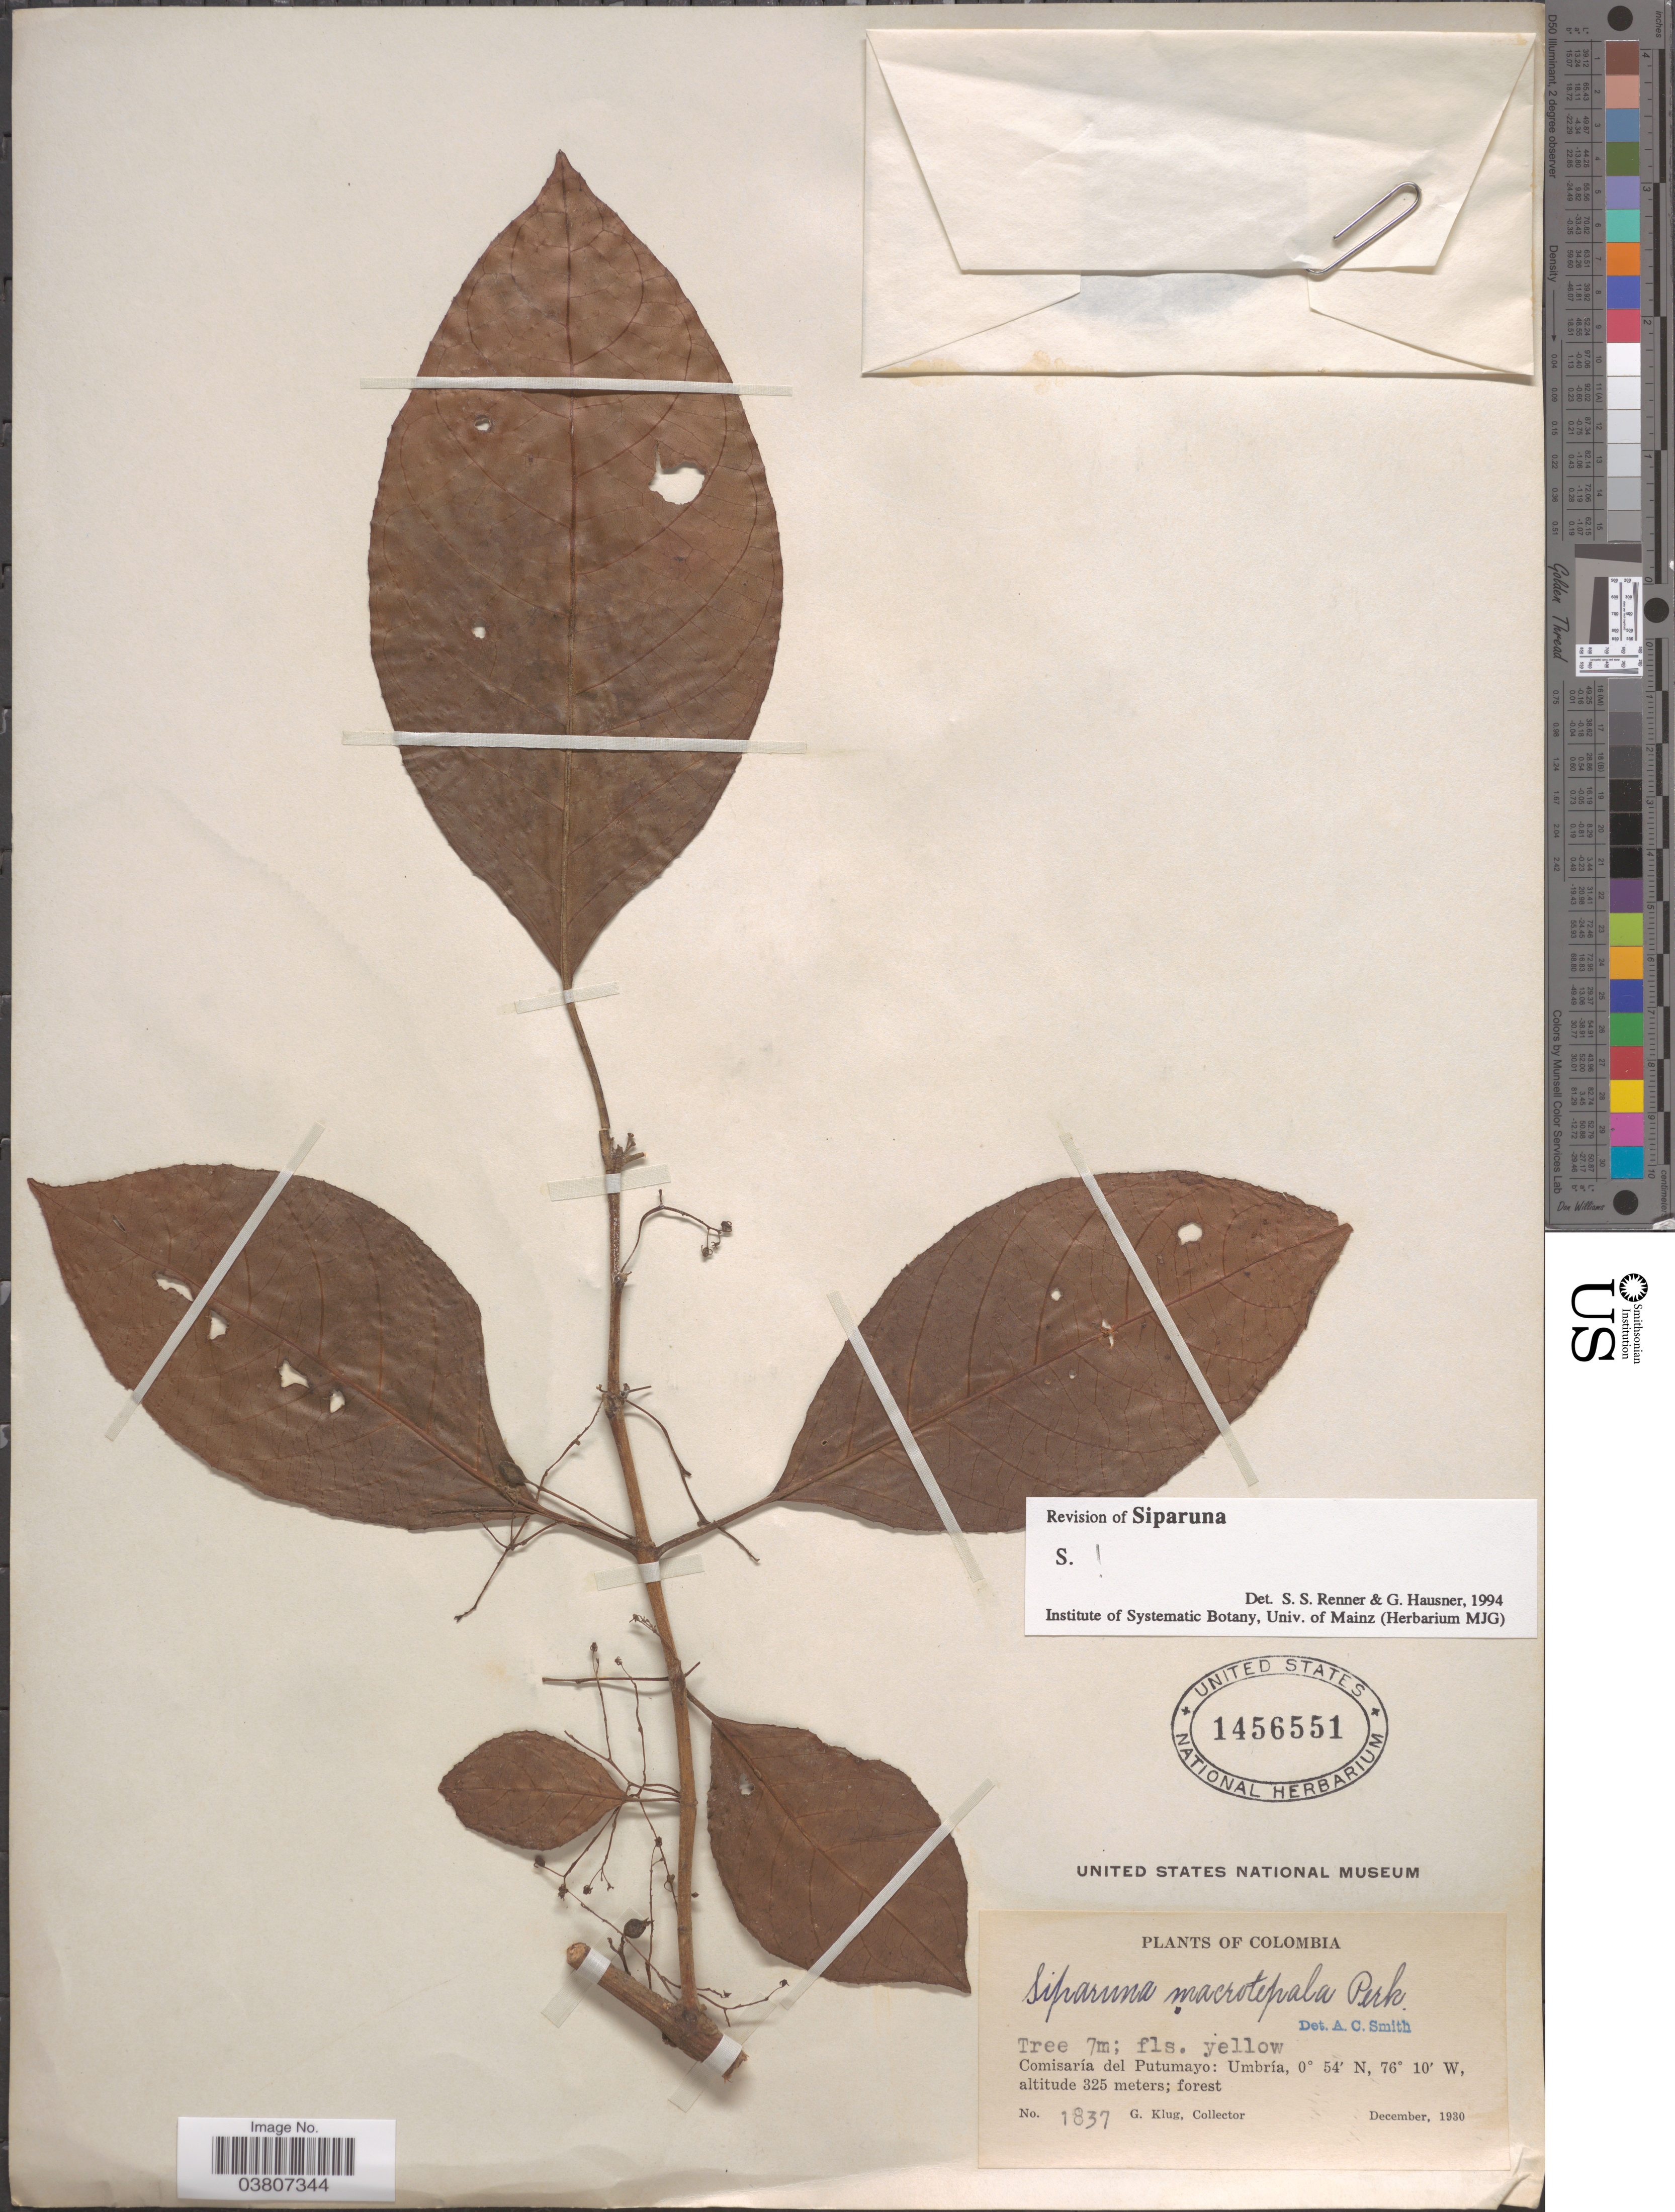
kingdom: Plantae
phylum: Tracheophyta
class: Magnoliopsida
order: Laurales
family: Siparunaceae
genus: Siparuna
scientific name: Siparuna macrotepala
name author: Perkins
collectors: G. Klug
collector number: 1837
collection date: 1930-12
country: Colombia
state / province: Putumayo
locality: Comisaría del Putumayo: Umbría.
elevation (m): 325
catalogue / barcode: US 1456551